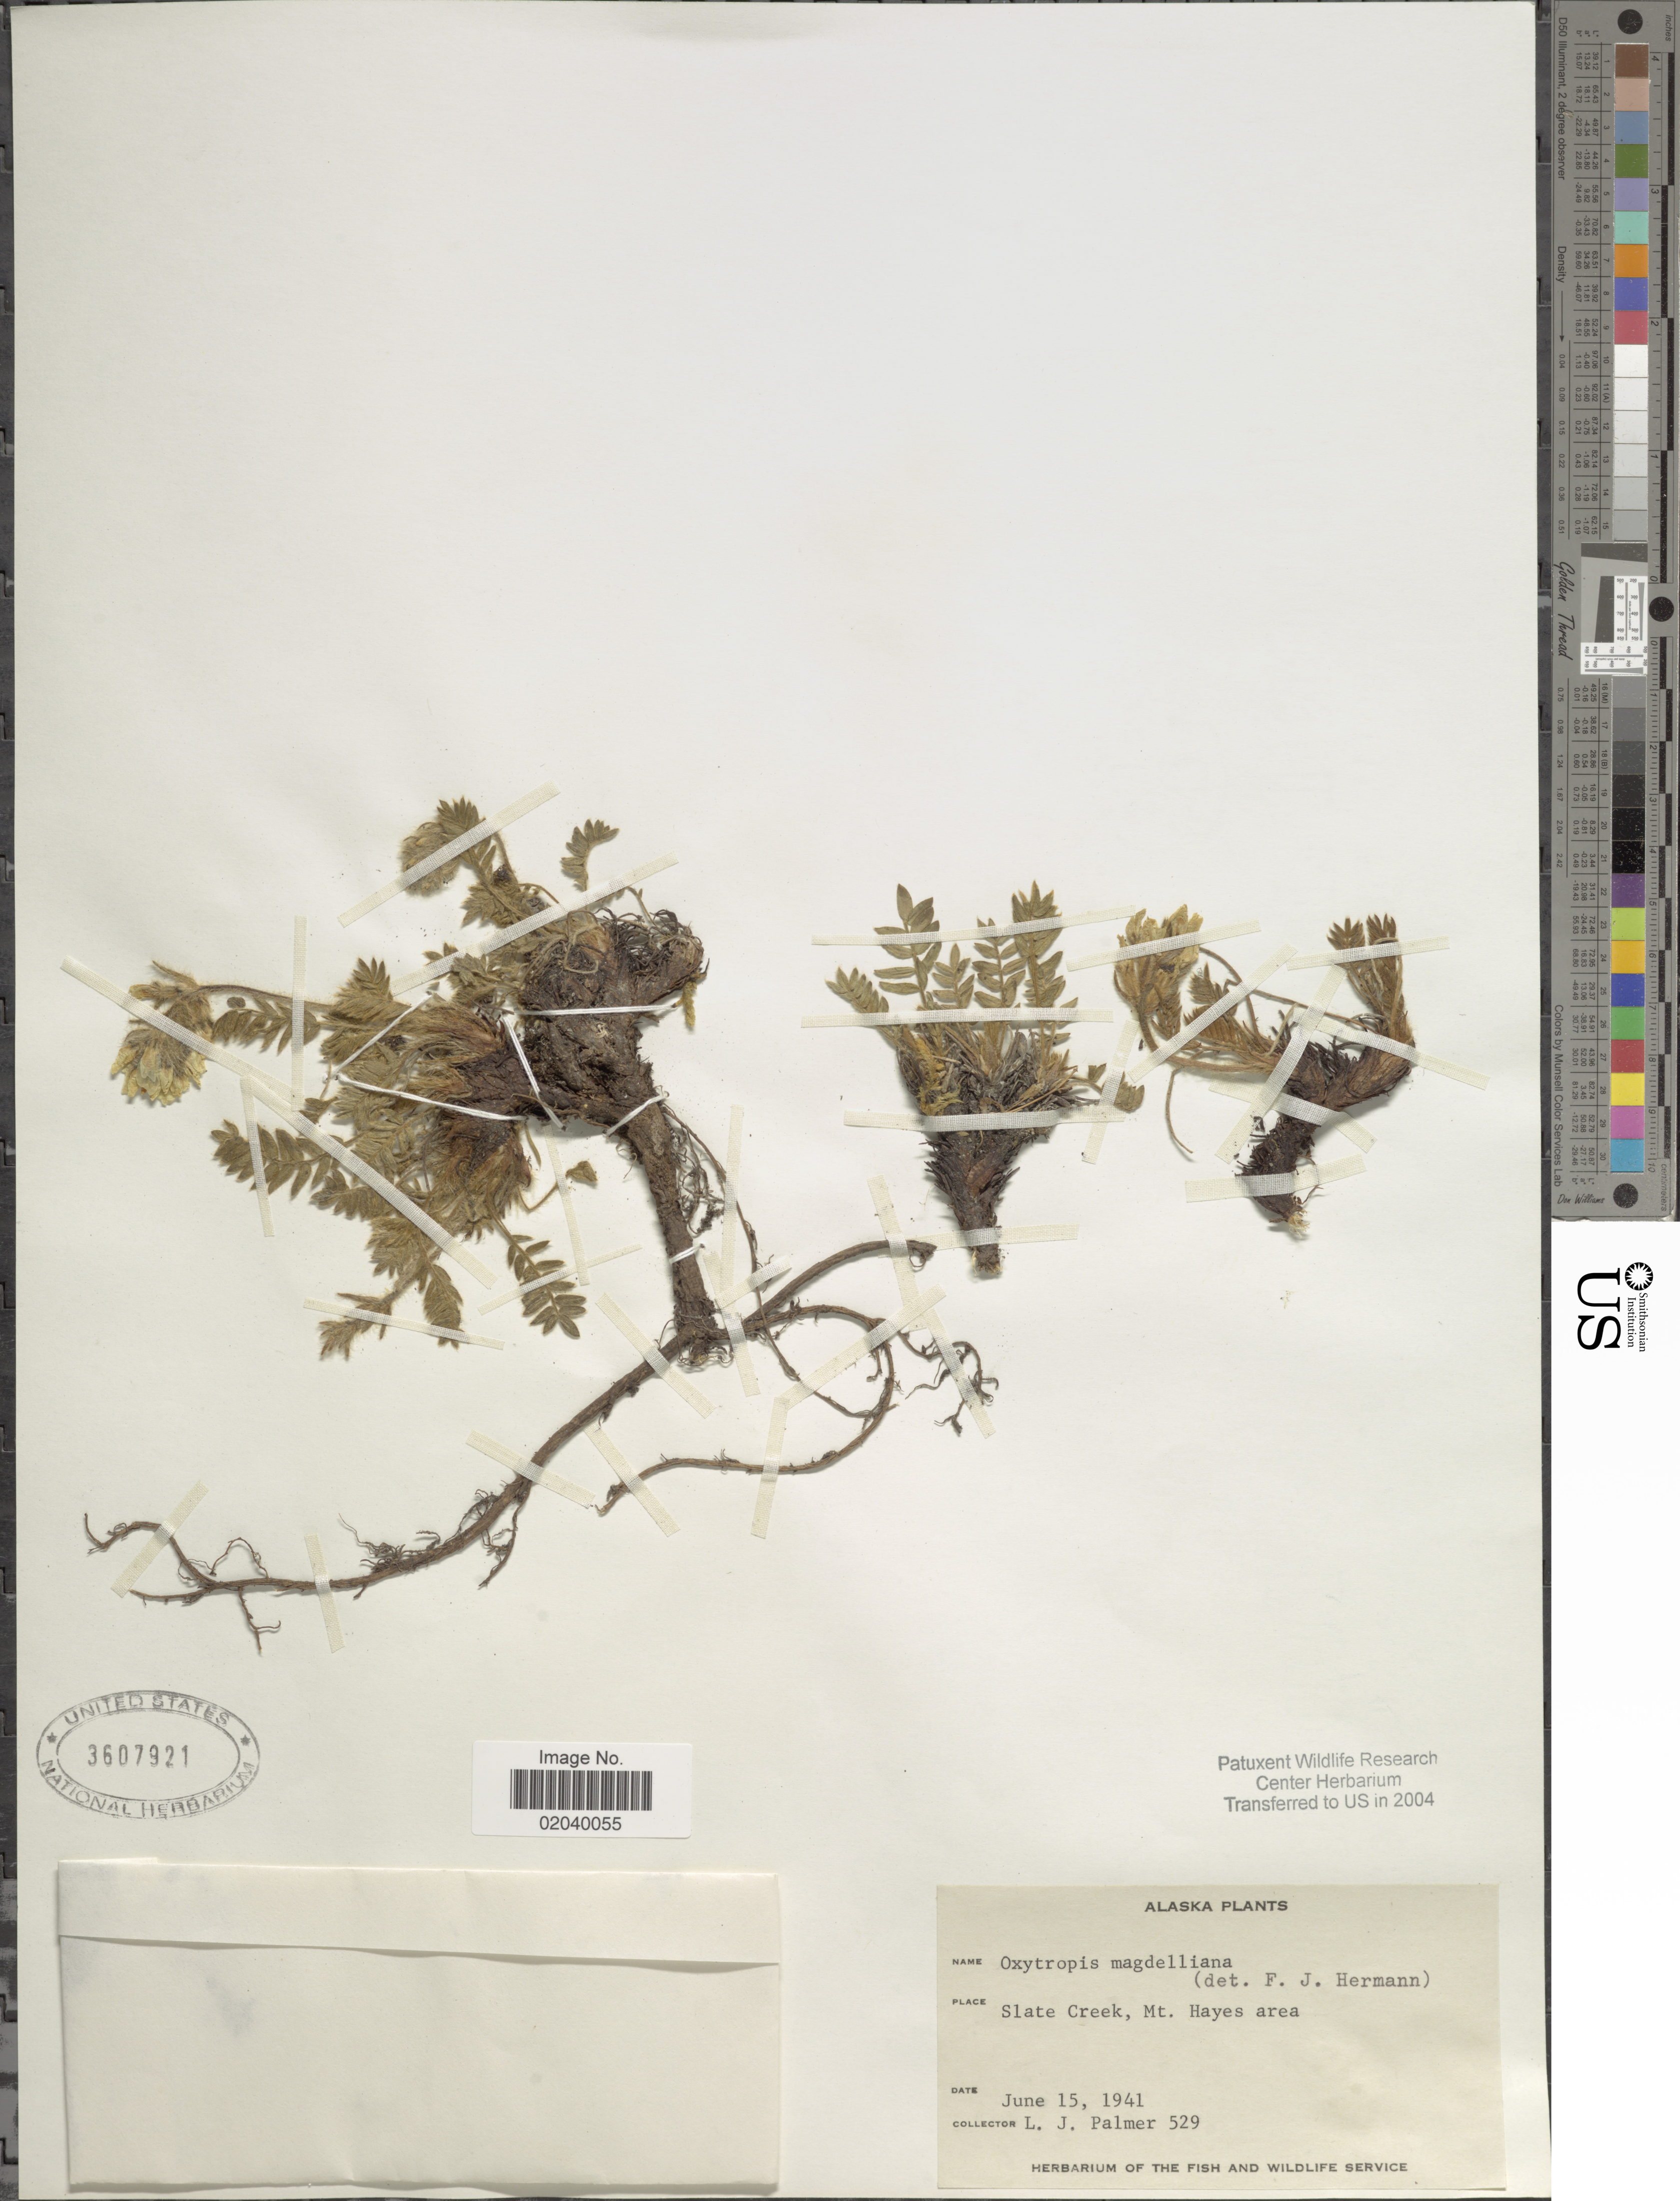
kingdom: Plantae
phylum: Tracheophyta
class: Magnoliopsida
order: Fabales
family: Fabaceae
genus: Oxytropis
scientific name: Oxytropis maydelliana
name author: Trautv.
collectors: L. J. Palmer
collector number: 529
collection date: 1941-06-15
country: United States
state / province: Alaska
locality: Slate Creek, Mt. Hayes area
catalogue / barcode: US 3607921